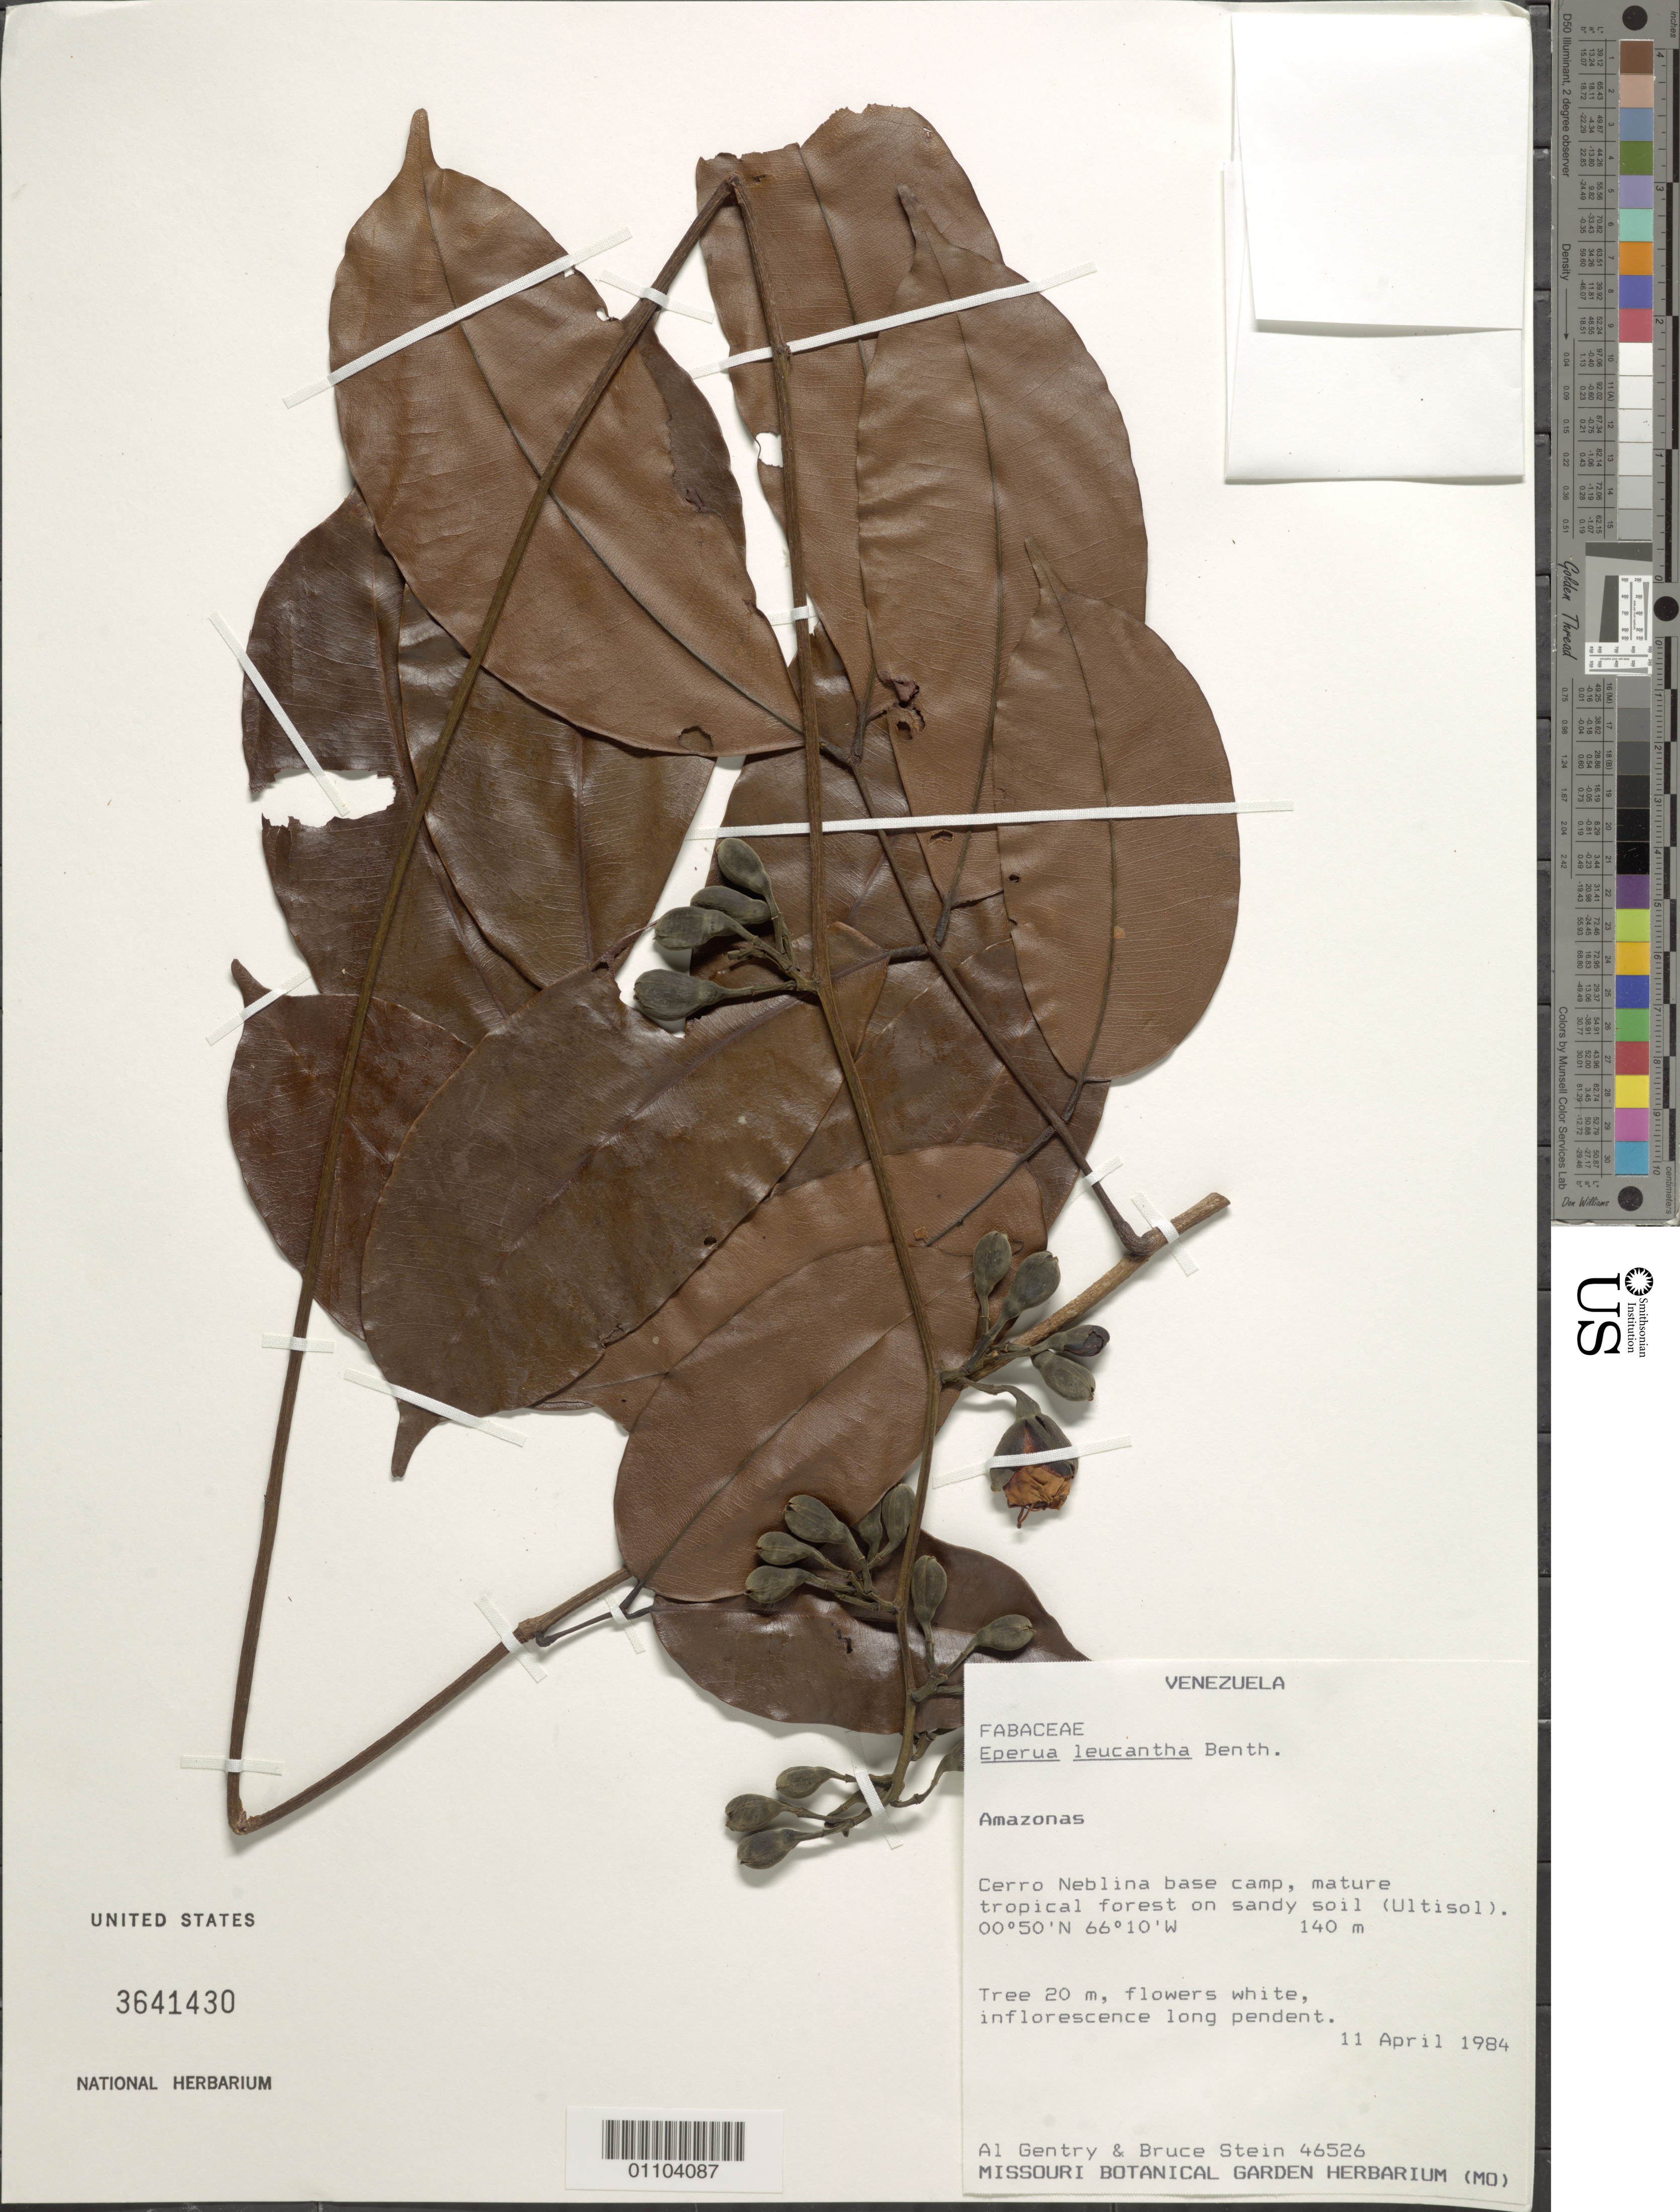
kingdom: Plantae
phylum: Tracheophyta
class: Magnoliopsida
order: Fabales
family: Fabaceae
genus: Eperua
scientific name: Eperua leucantha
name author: Benth.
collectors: A. H. Gentry & B. A. Stein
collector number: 46526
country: Venezuela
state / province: Amazonas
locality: Cerro Neblina base camp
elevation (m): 140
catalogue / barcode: US 3641430